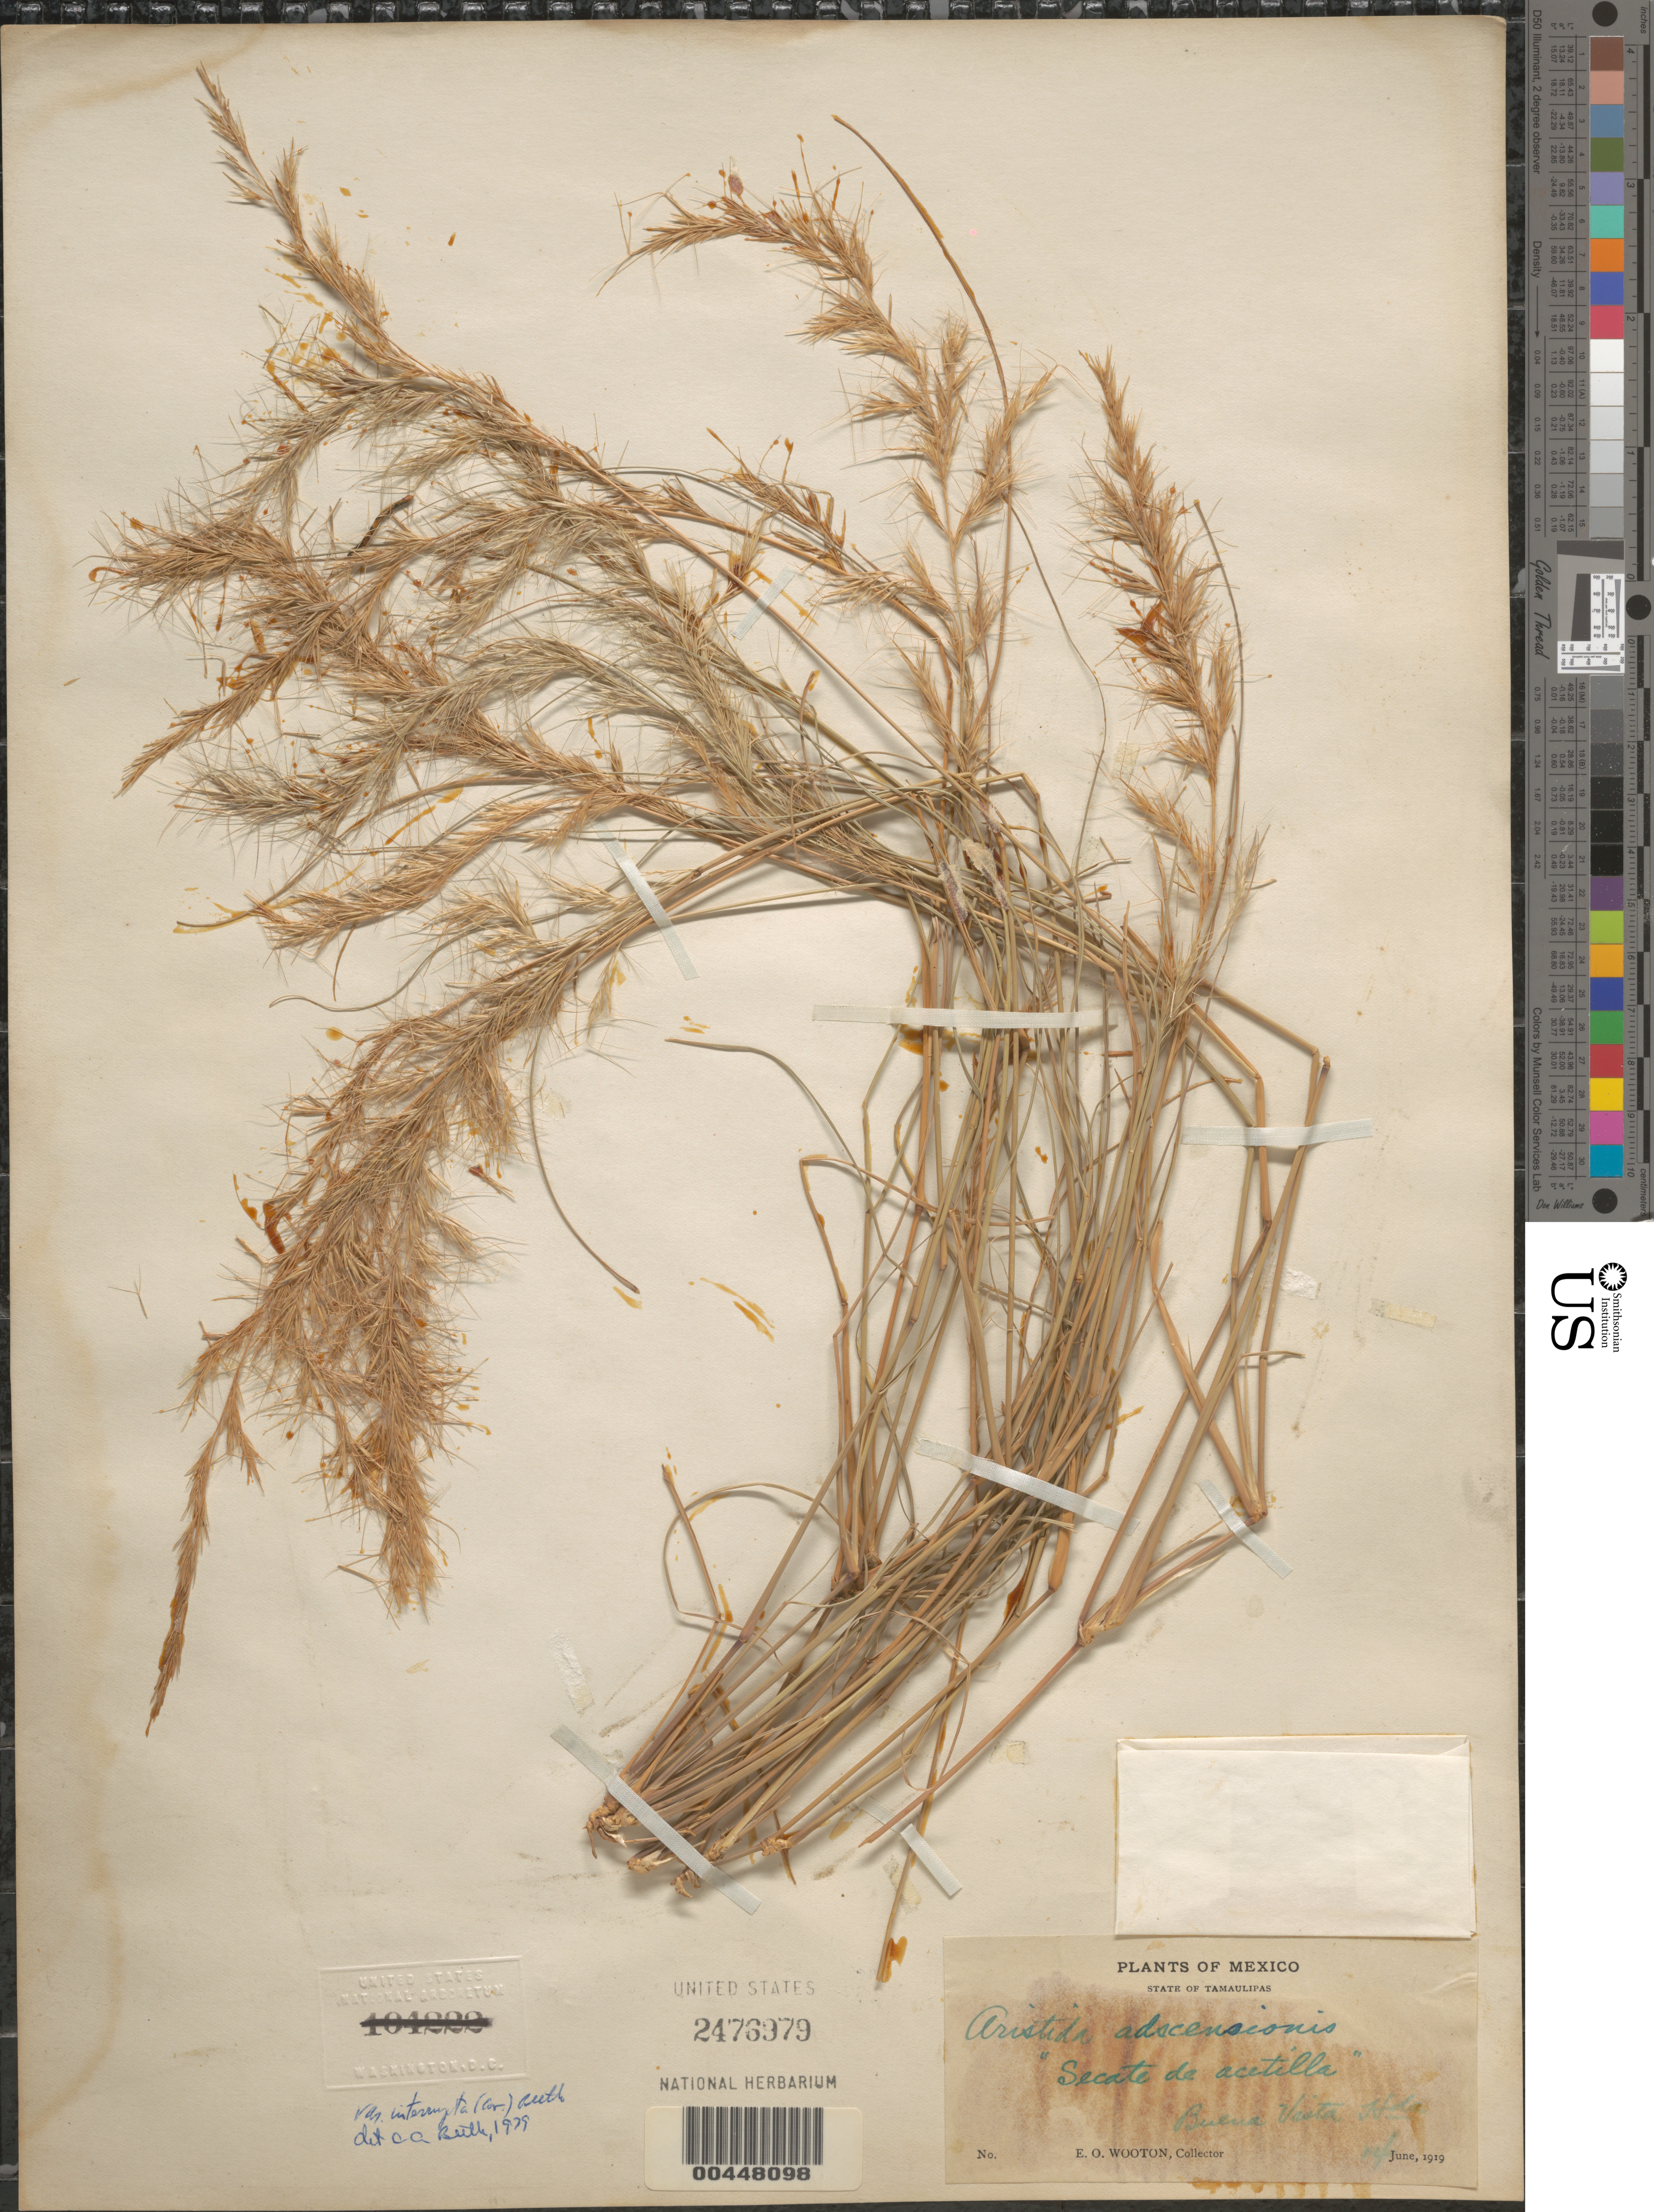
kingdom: Plantae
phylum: Tracheophyta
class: Liliopsida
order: Poales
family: Poaceae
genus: Aristida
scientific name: Aristida adscensionis var. interrupta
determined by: Beetle, O. A.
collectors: E. O. Wooton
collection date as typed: Jun 1919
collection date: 1919-06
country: Mexico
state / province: Tamaulipas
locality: Beuna Vista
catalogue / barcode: US 2476979